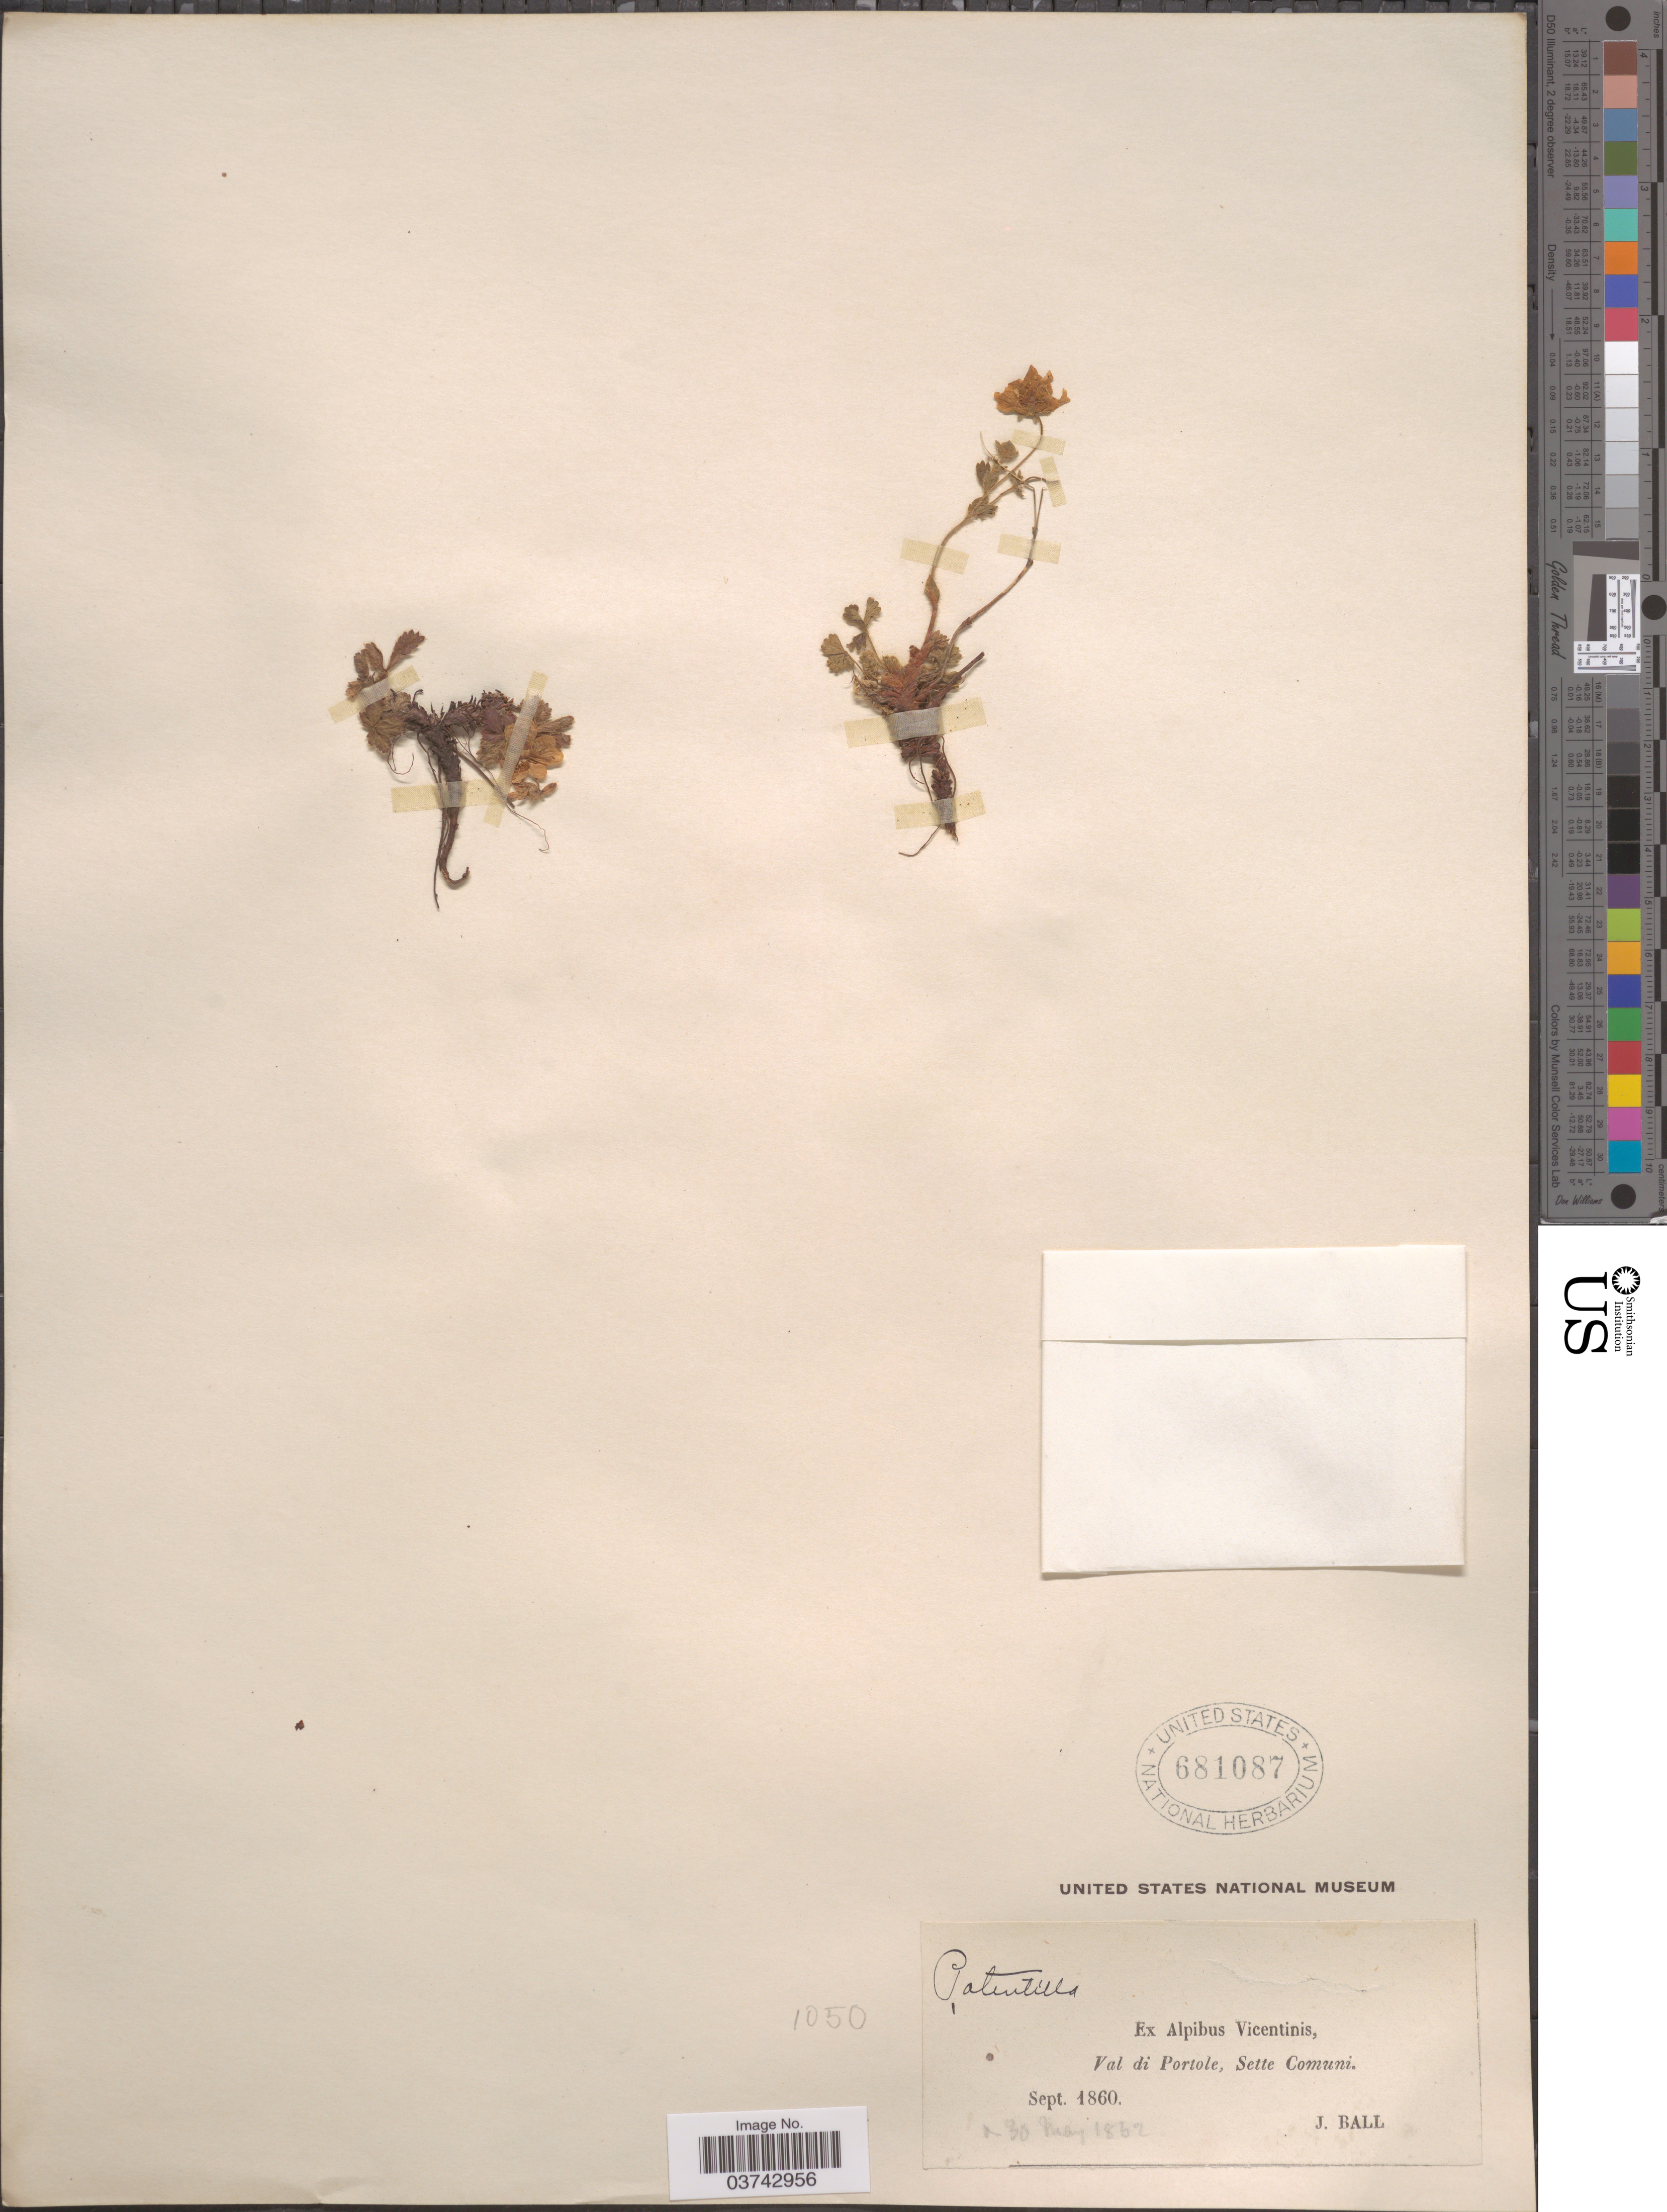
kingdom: Plantae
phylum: Tracheophyta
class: Magnoliopsida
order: Rosales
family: Rosaceae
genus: Potentilla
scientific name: Potentilla sp.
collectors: J. Ball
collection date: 1860-09/1862-05-30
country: Italy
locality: Ex Alpibus Vicentinis, Val di Portole, Sette Comuni.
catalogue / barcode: US 681087